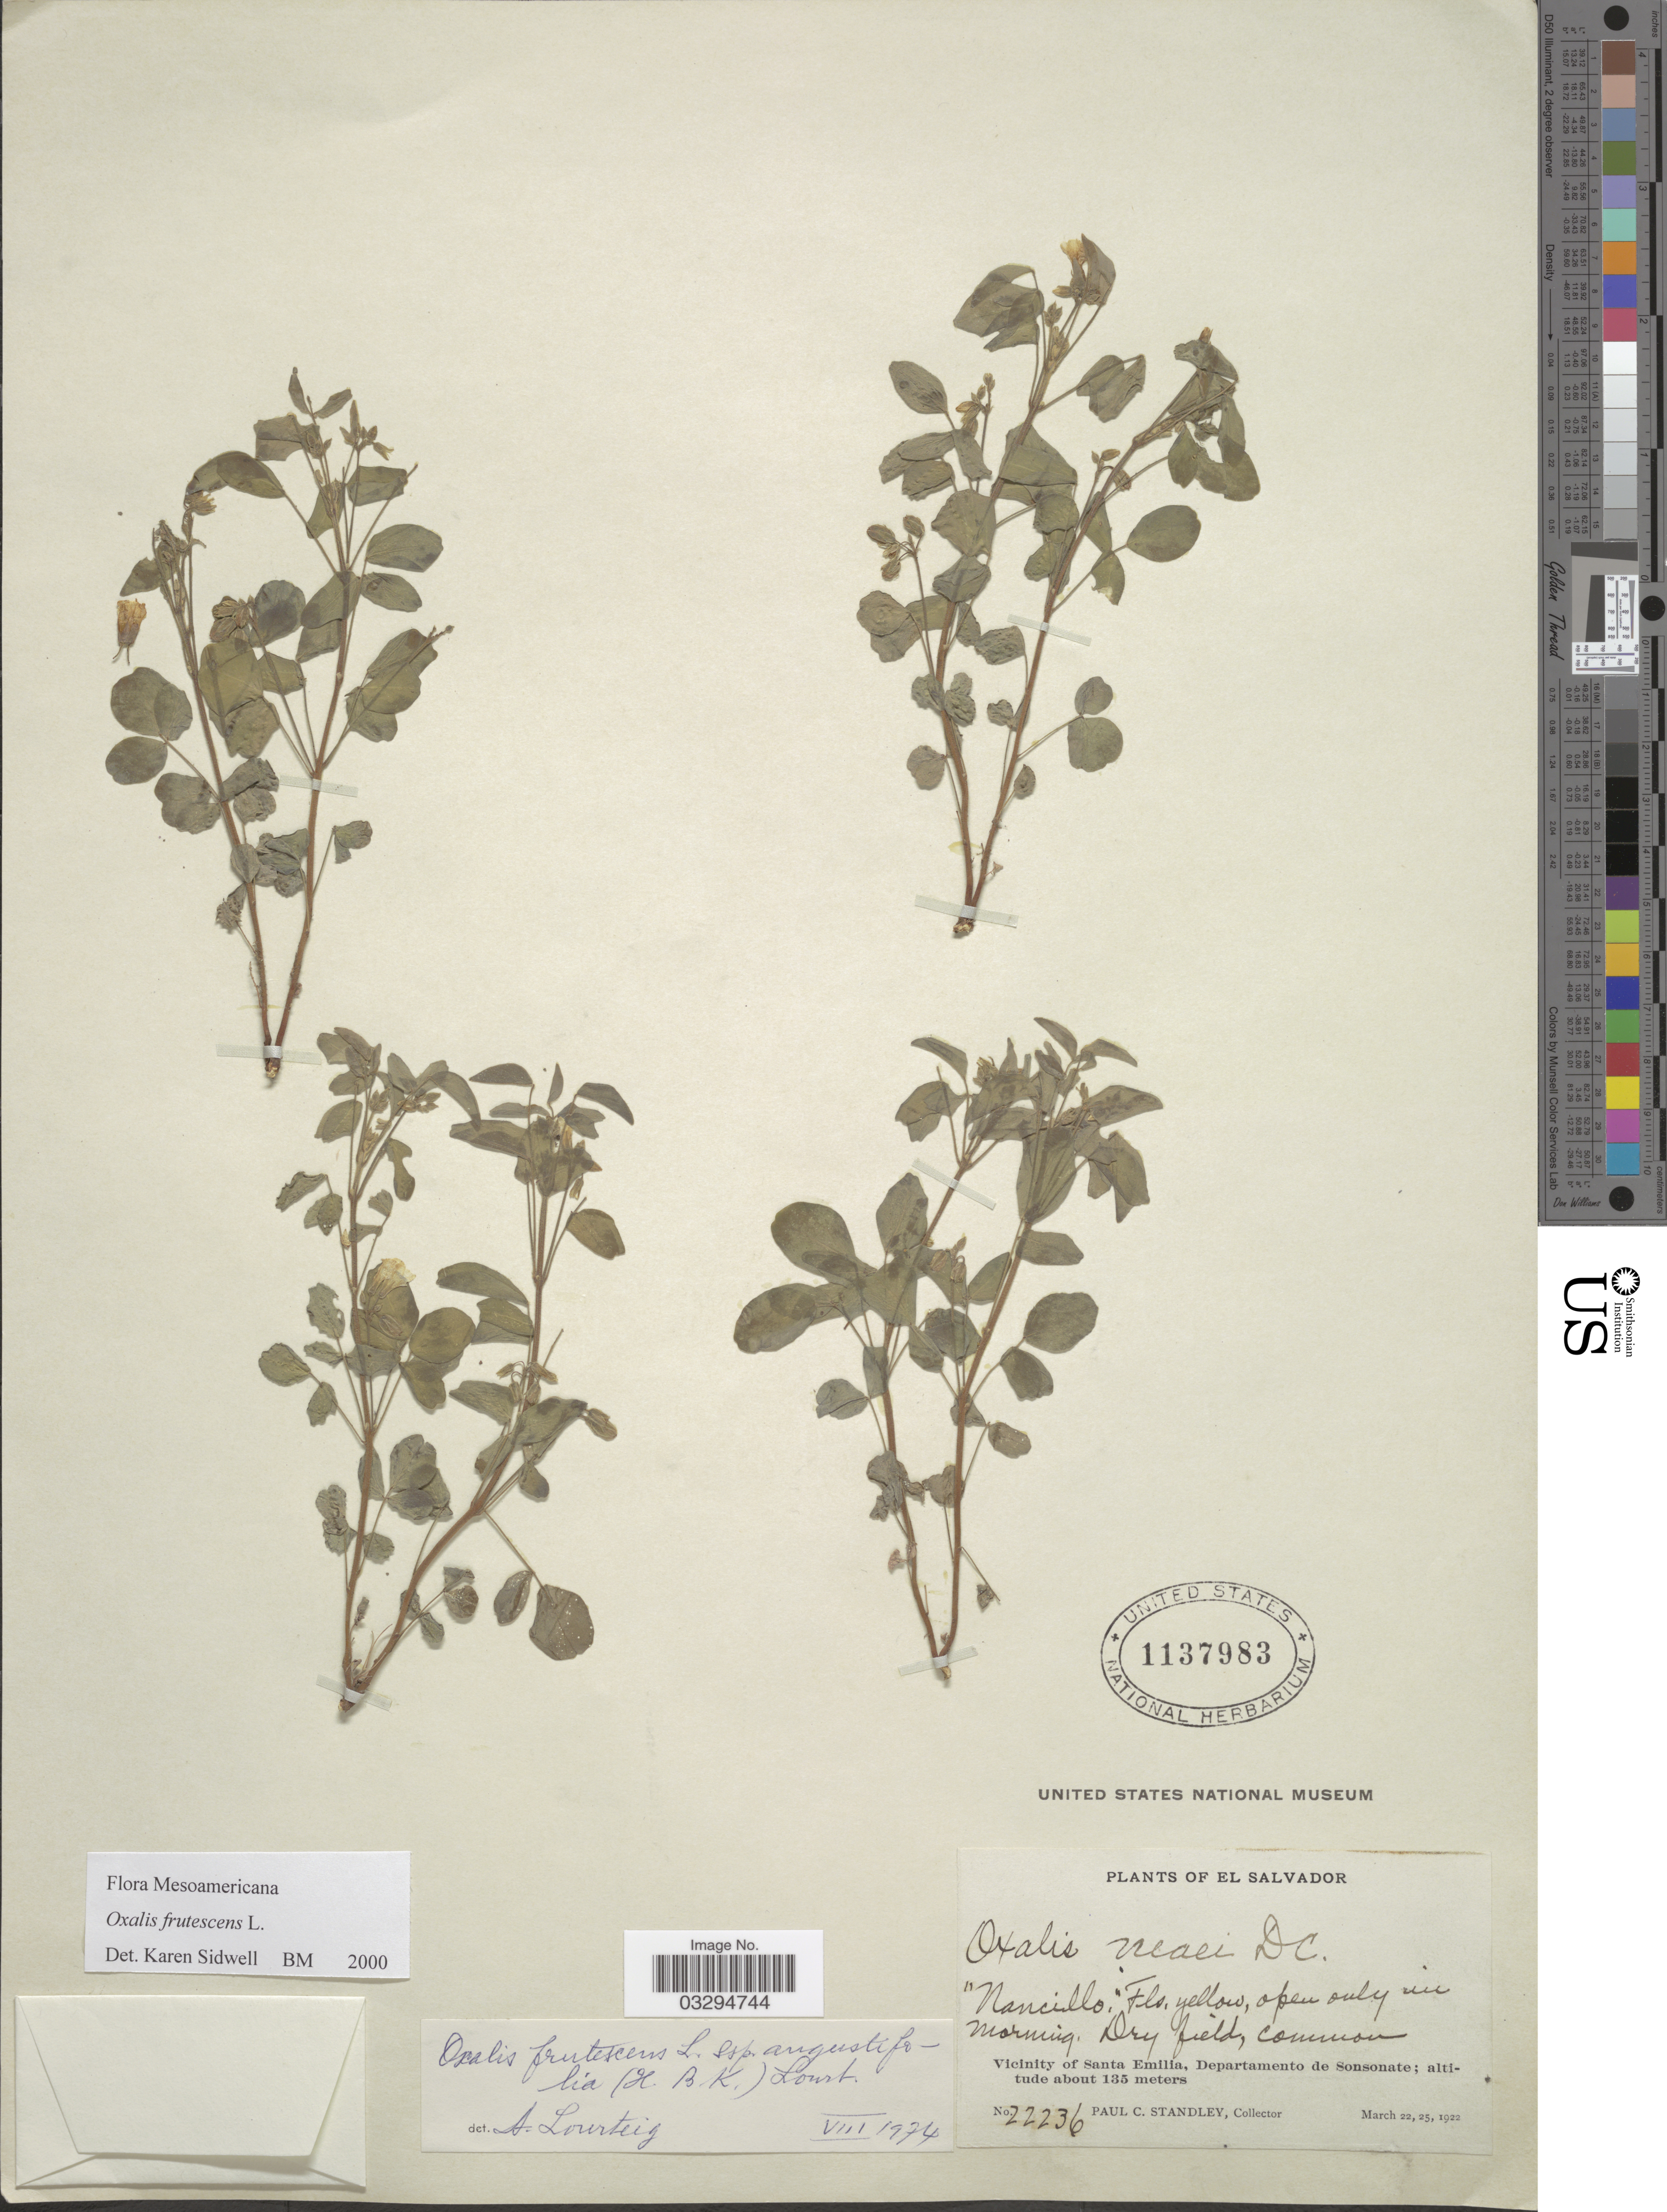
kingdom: Plantae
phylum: Tracheophyta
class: Magnoliopsida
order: Oxalidales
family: Oxalidaceae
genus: Oxalis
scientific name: Oxalis frutescens subsp. angustifolia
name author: (Kunth) Lourteig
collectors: P. C. Standley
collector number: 22236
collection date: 1922-03-22/1922-03-25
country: El Salvador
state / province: Sonsonate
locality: Vicinity of Santa Emilia, Departamento de Sonsonate.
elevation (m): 135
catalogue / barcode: US 1137983